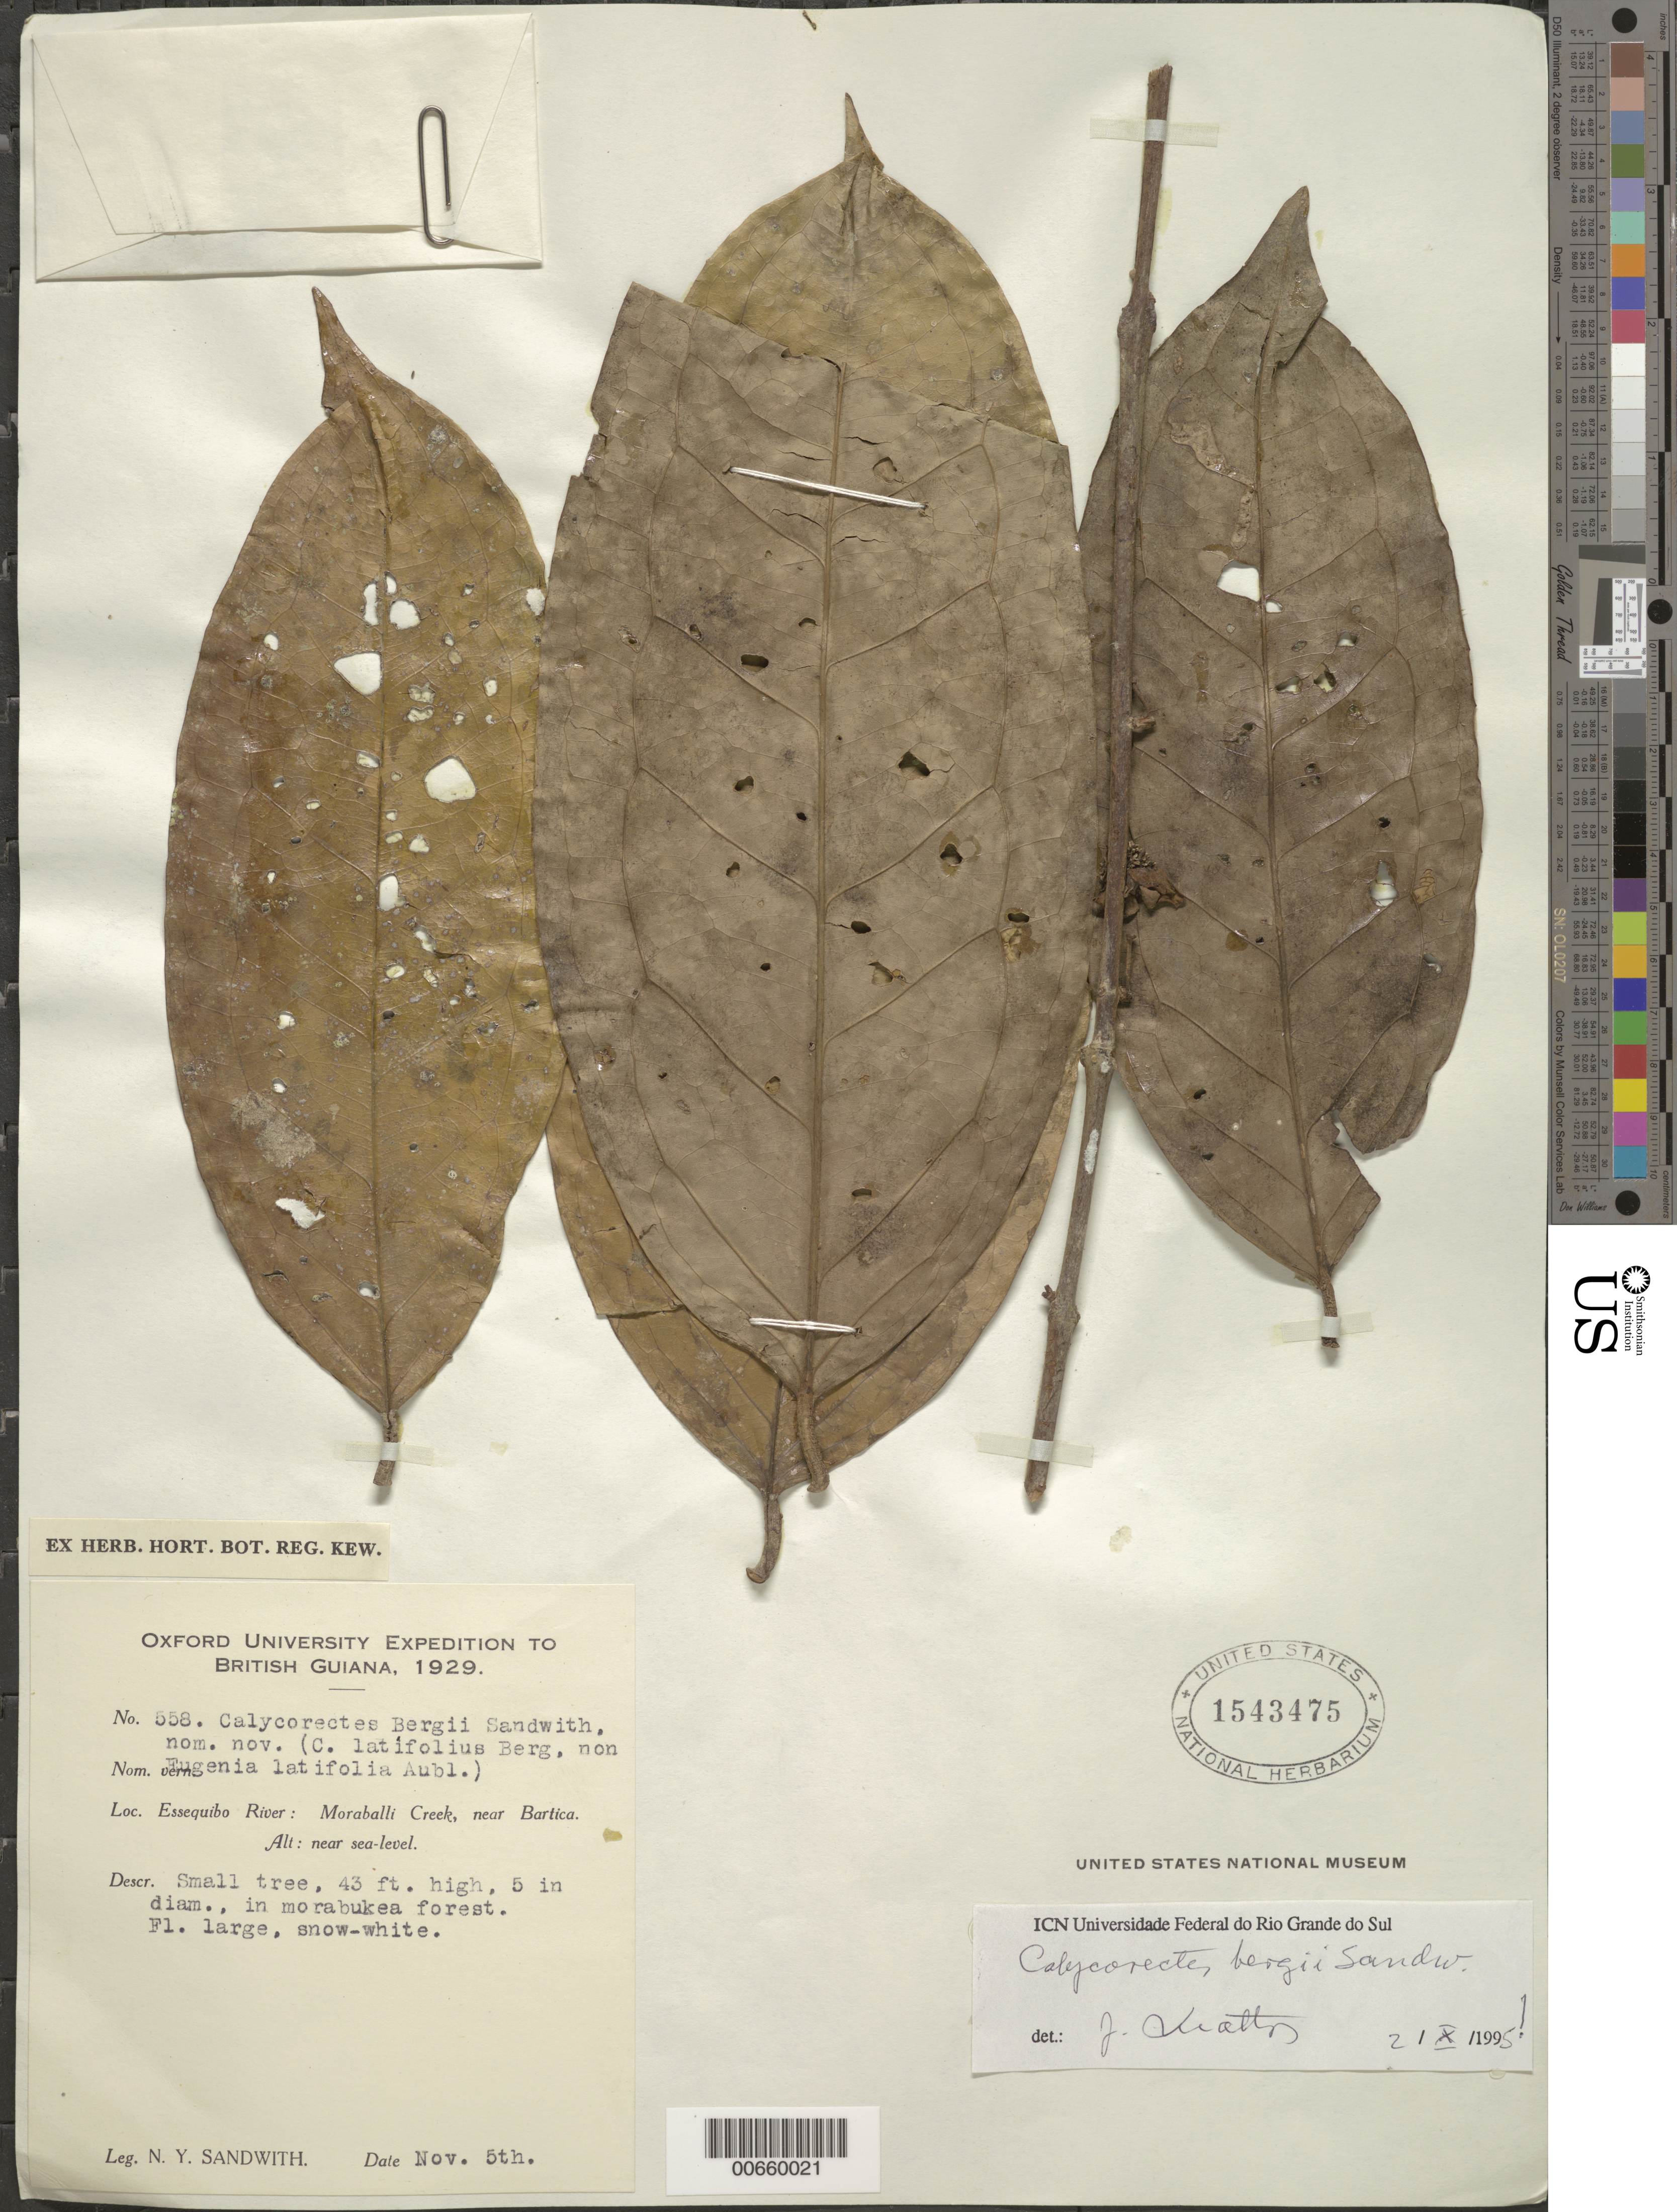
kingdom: Plantae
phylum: Tracheophyta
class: Magnoliopsida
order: Myrtales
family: Myrtaceae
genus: Eugenia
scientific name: Eugenia neolatifolia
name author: Sobral & M.A.D. Souza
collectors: N. Y. Sandwith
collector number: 558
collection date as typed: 5-Nov-29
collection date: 1929-11-05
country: Guyana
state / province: U. Demerara-Berbice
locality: Moraballi Creek, Essequibo R., near Bartica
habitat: Morabukea forest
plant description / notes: Cited by M. Sobral et al., Phytotaxa 669(3): 297. 2024.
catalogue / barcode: US 1543475